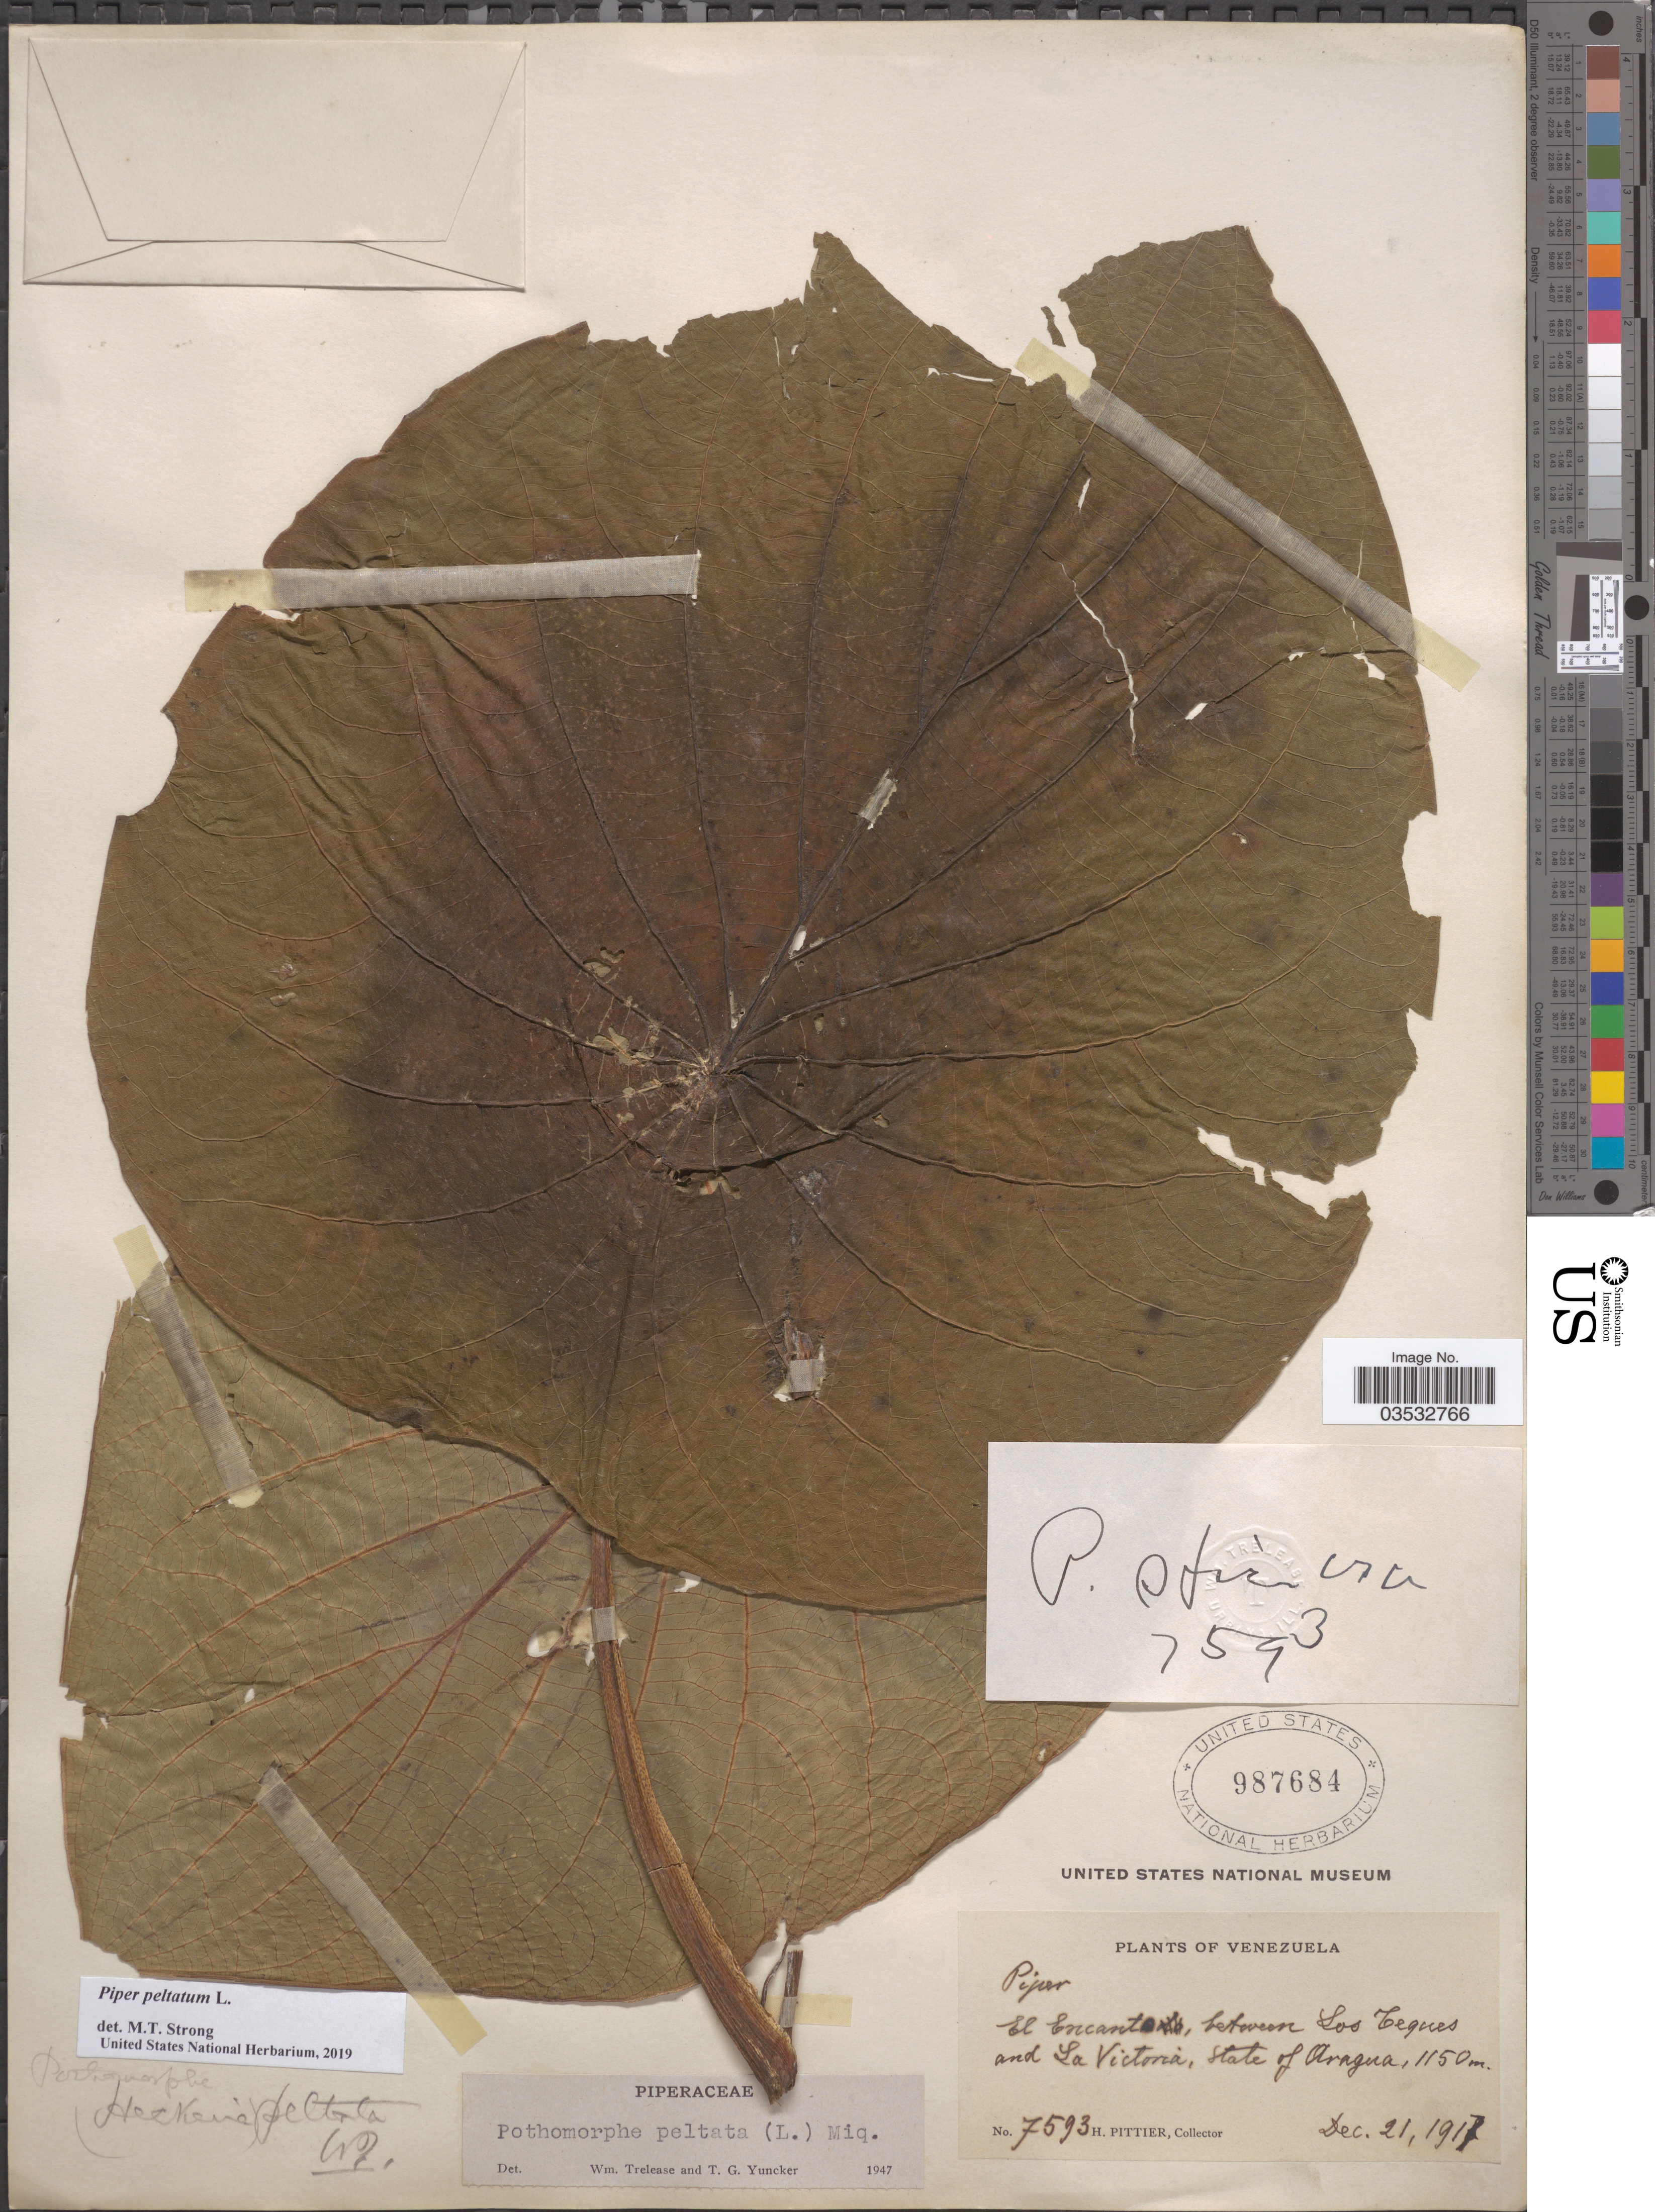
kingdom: Plantae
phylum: Tracheophyta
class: Magnoliopsida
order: Piperales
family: Piperaceae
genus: Piper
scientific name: Piper peltatum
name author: L.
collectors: H. F. Pittier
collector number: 7593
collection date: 1917-12-21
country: Venezuela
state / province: Aragua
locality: El Encanto, between Los Teques and La Victoria.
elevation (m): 1150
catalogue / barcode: US 987684